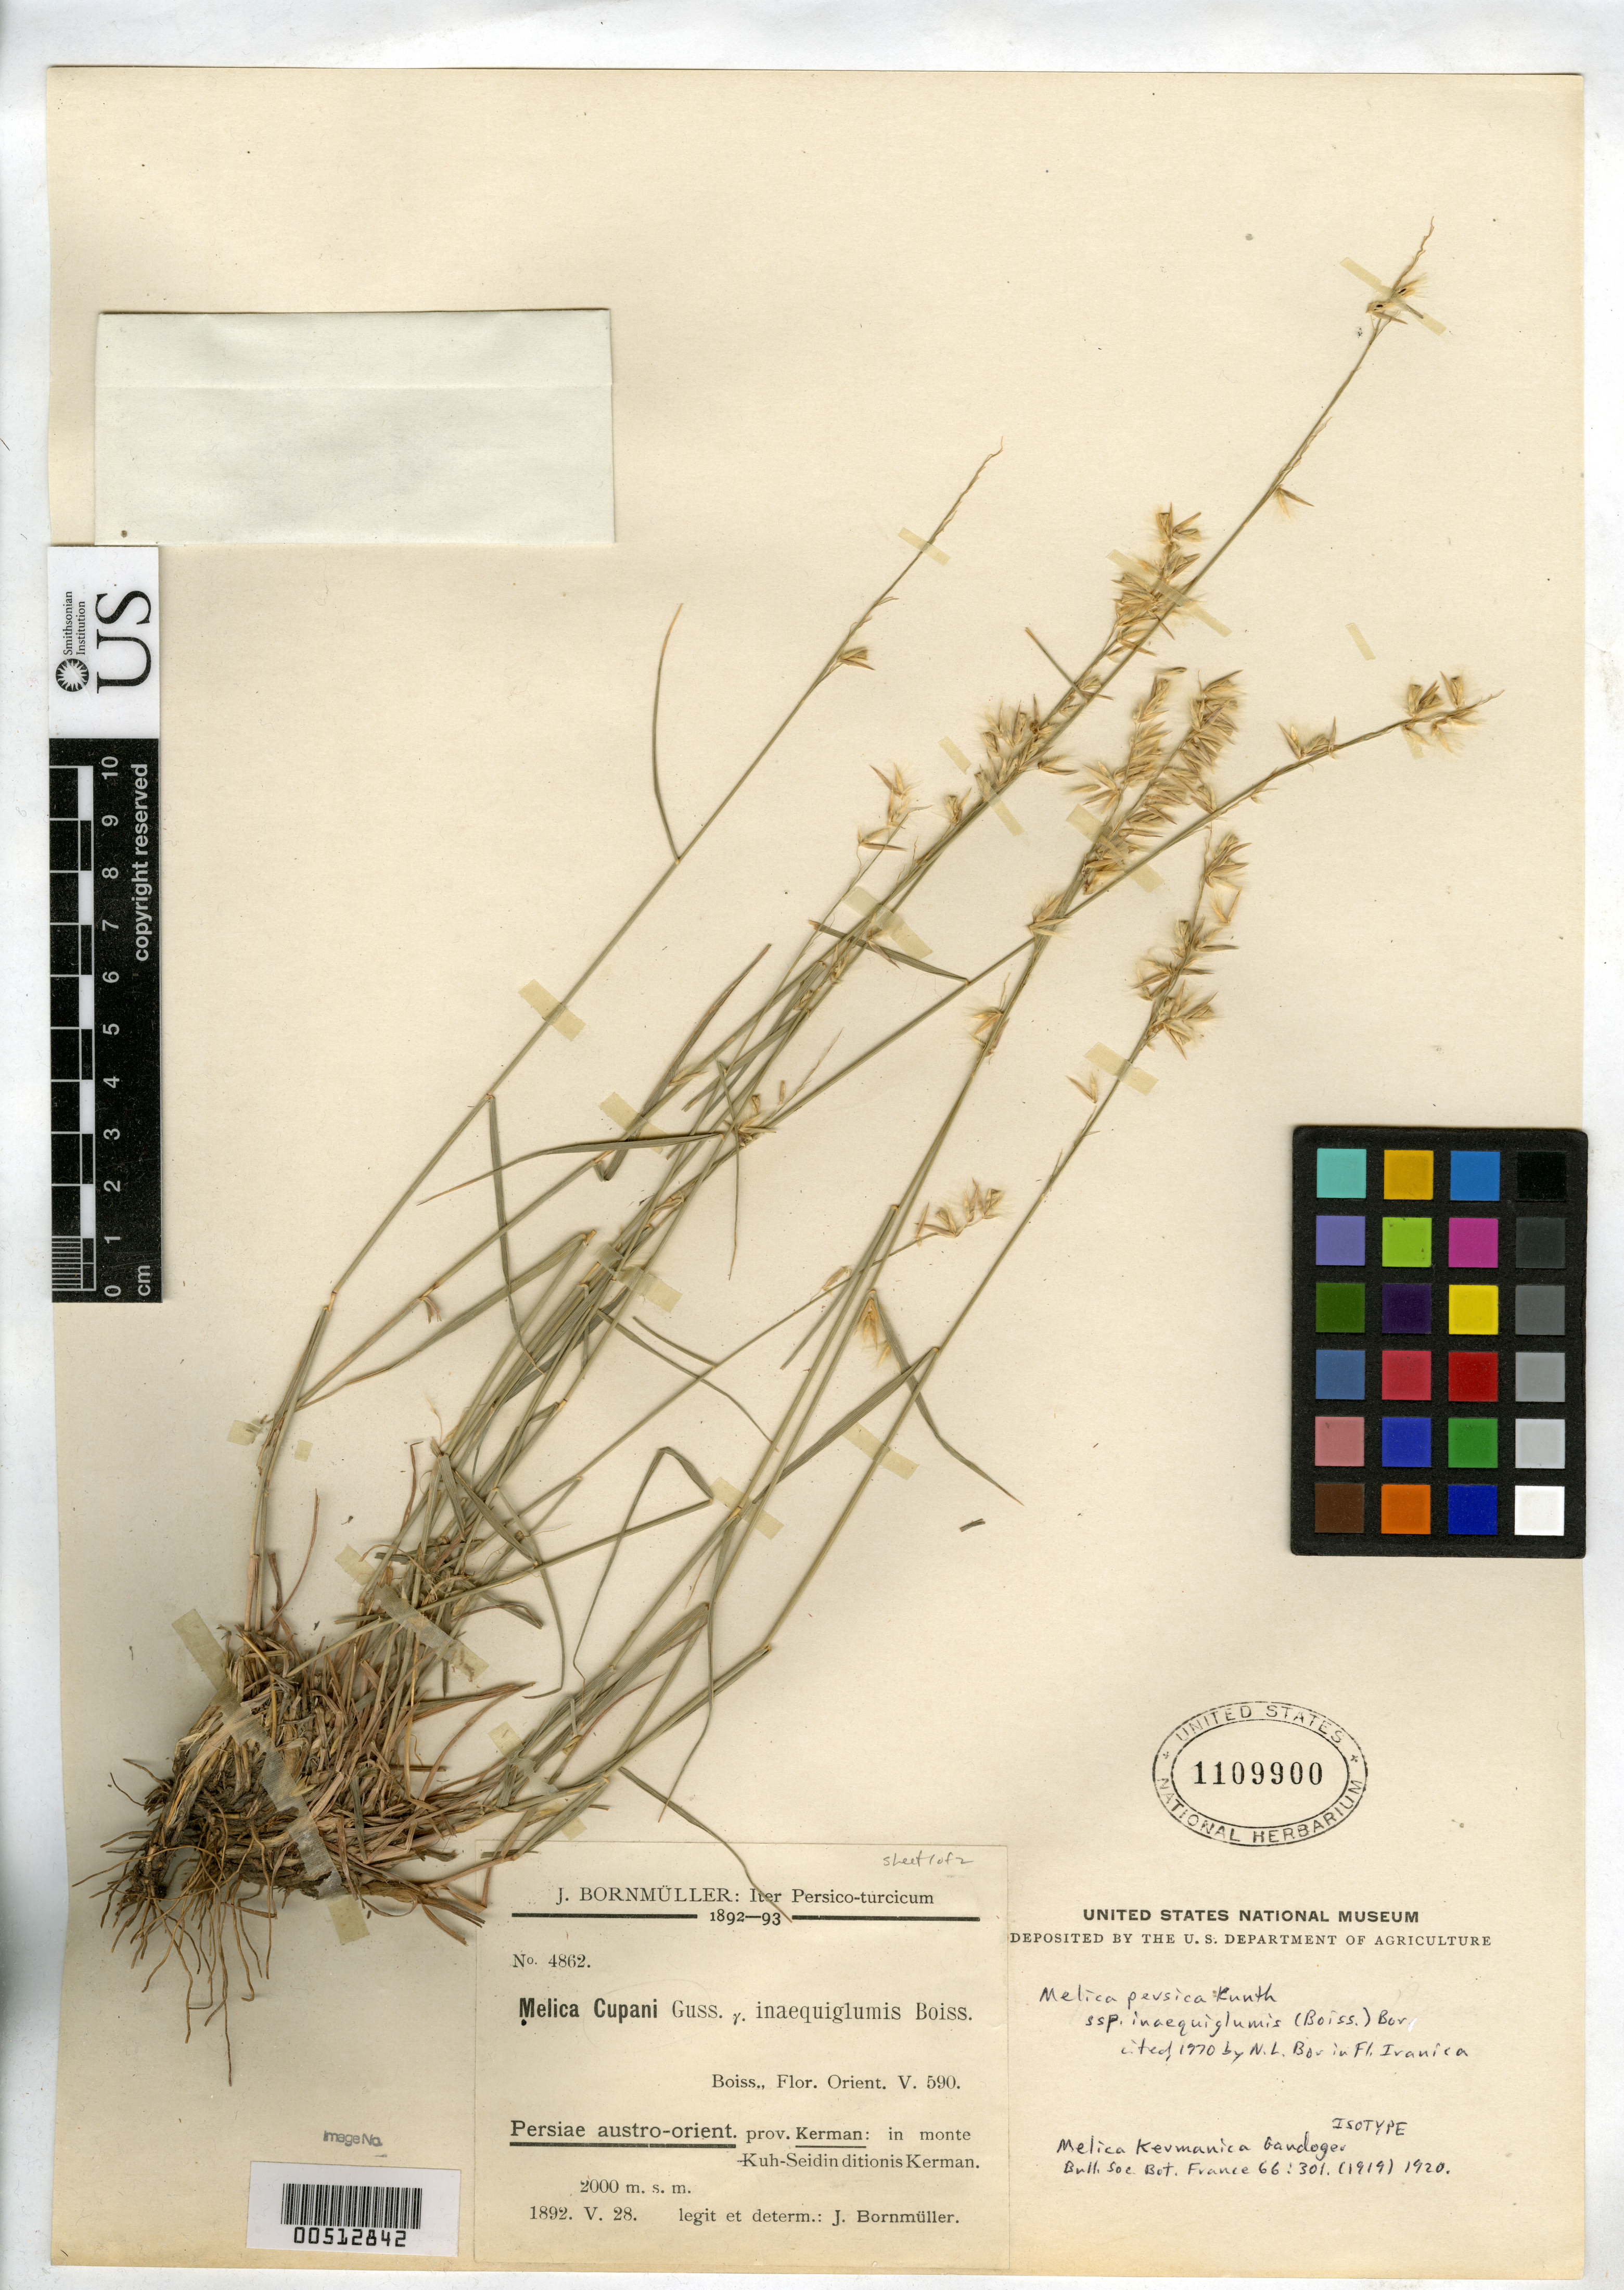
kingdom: Plantae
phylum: Tracheophyta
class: Liliopsida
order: Poales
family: Poaceae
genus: Melica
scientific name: Melica kermanica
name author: Gand.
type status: Isotype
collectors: J. Bornmüller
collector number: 4862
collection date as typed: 28 May 1892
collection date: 1892-05-28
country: Iran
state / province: Kerman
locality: In Monte Kuh-seidin ditionis Kerman. [On Kuh-seidan Mountain in the vicinity of Kerman]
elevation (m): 2000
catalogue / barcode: US 1109900